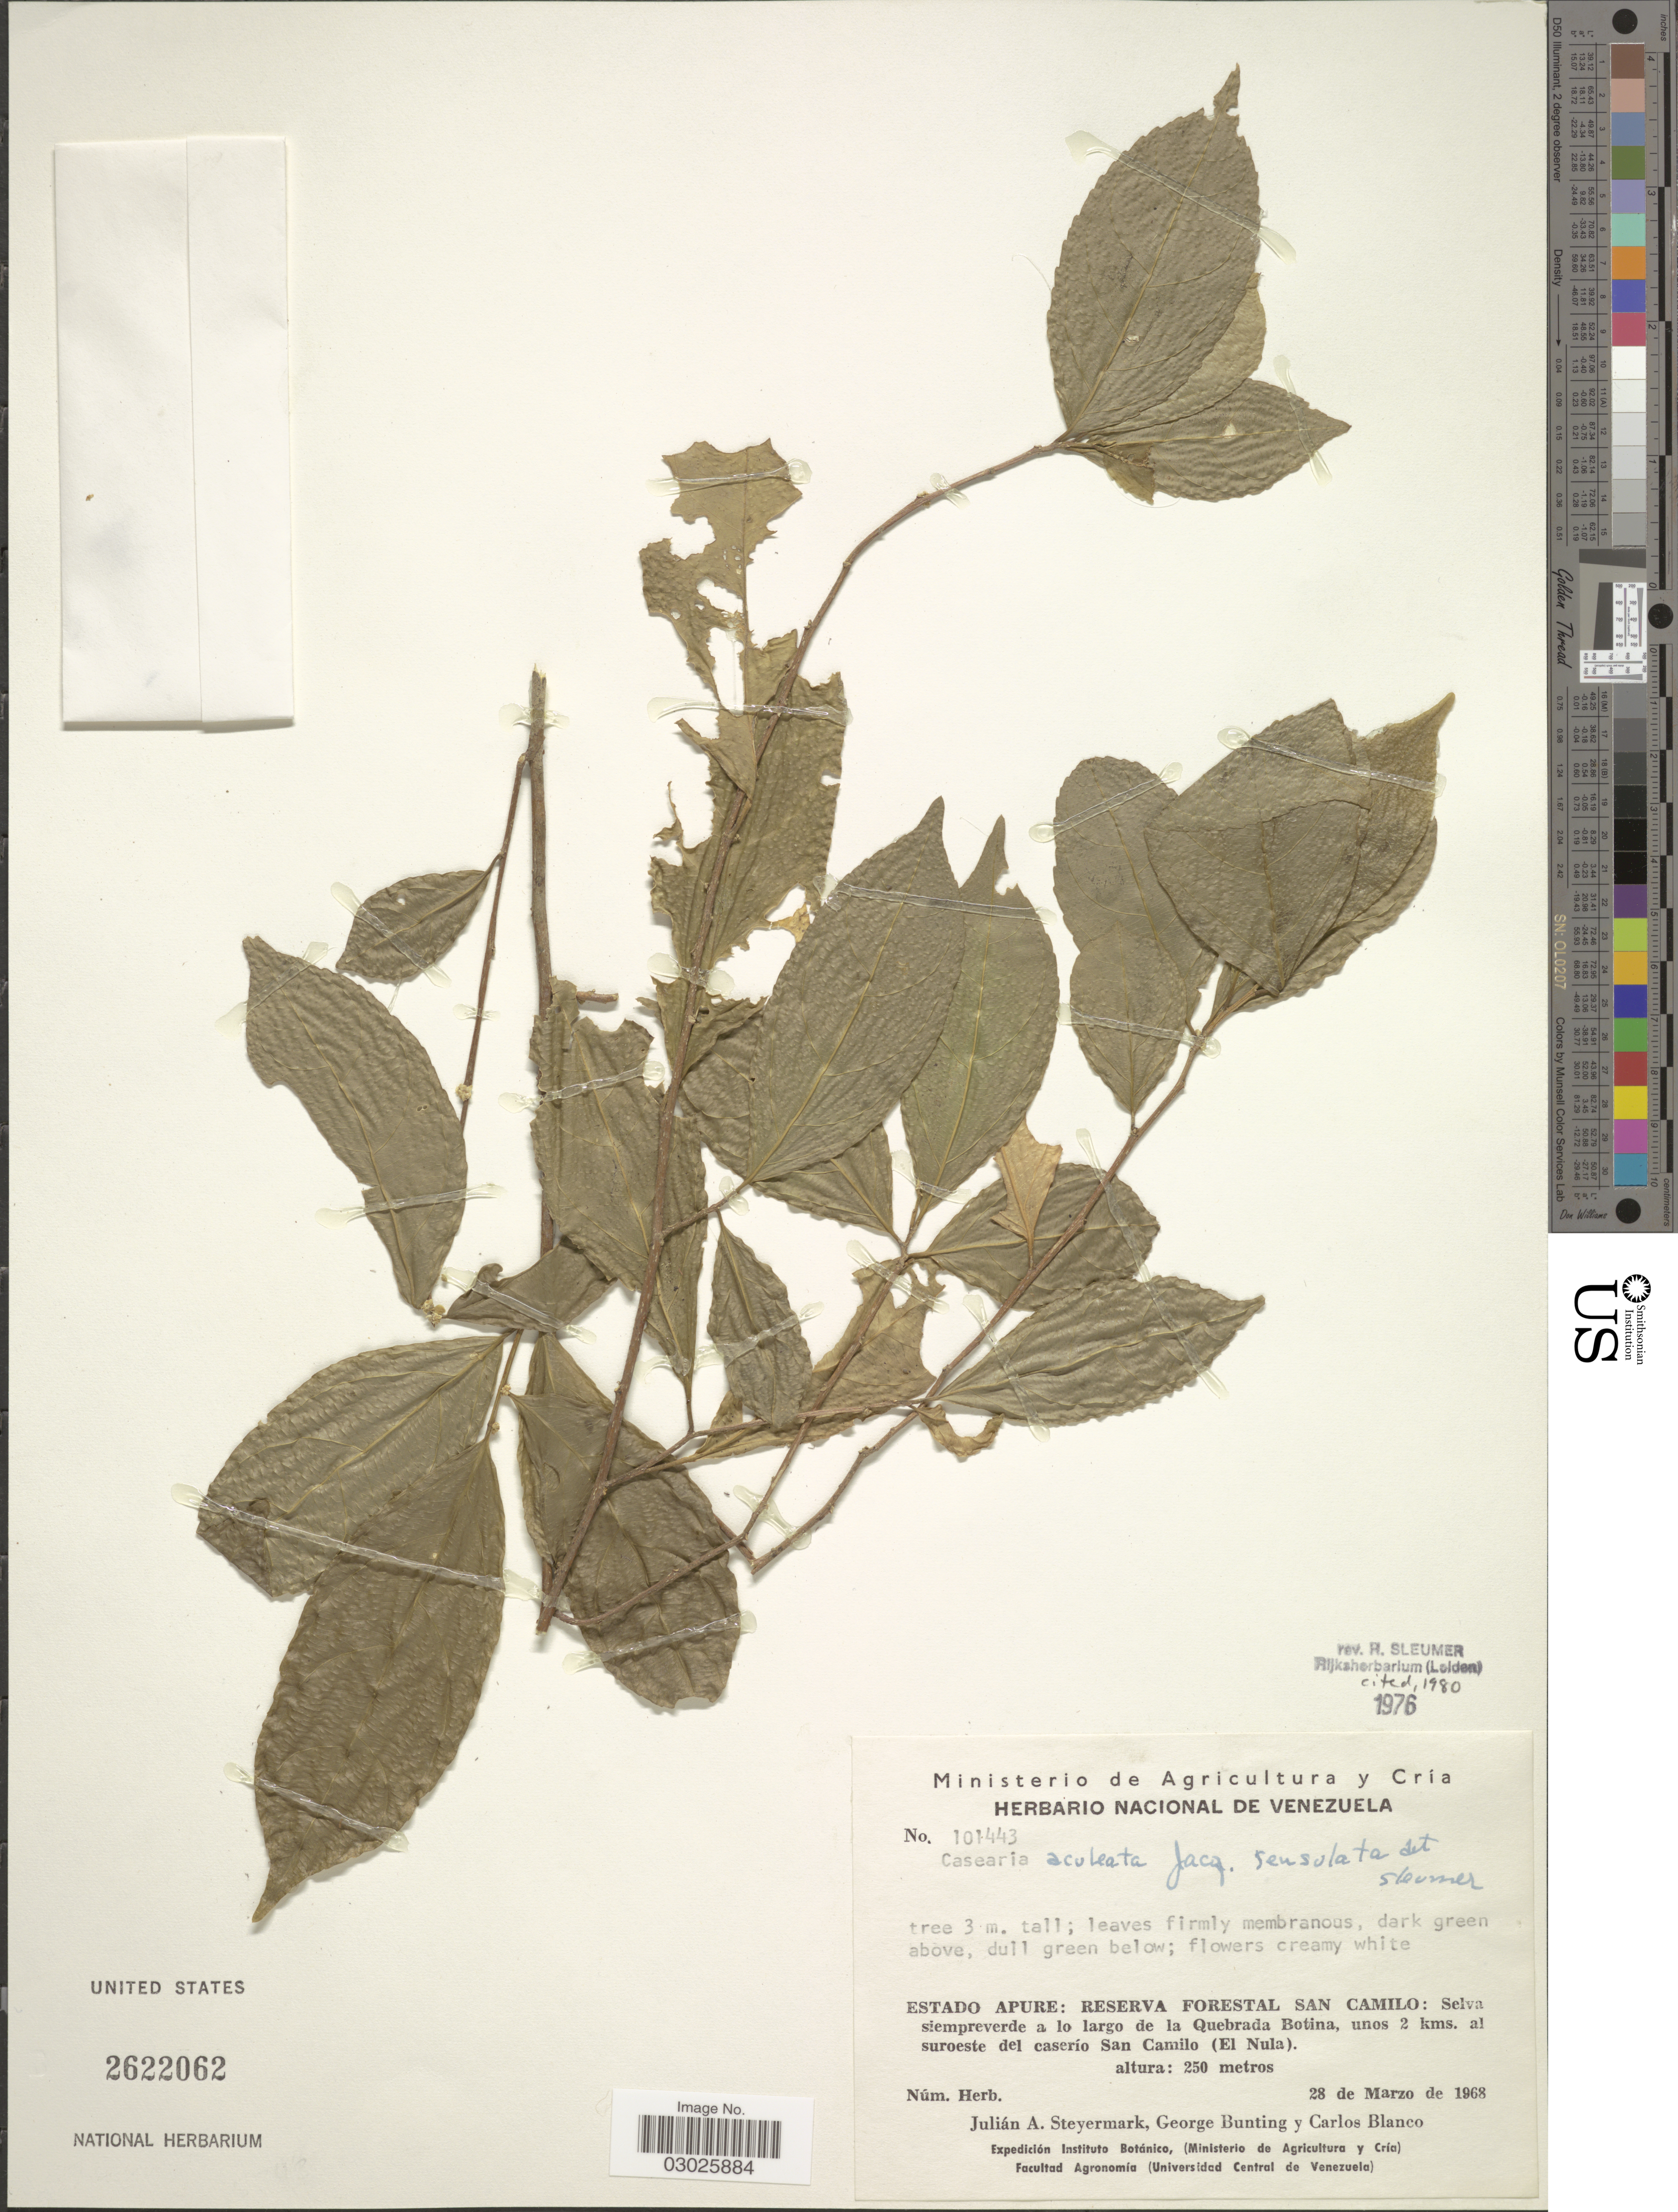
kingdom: Plantae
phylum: Tracheophyta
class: Magnoliopsida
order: Malpighiales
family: Salicaceae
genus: Casearia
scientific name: Casearia aculeata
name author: Jacq.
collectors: J. Steyermark, G. S. Bunting & C. Blanco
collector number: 101443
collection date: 1968-03-28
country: Venezuela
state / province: Apure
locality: Reserva Forestal San Camilo: Selva siempreverde a lo largo de la Quebrada Botina, unos 2 kms. al suroeste del caserío San Camilo (El Nula).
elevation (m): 250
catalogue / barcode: US 2622062